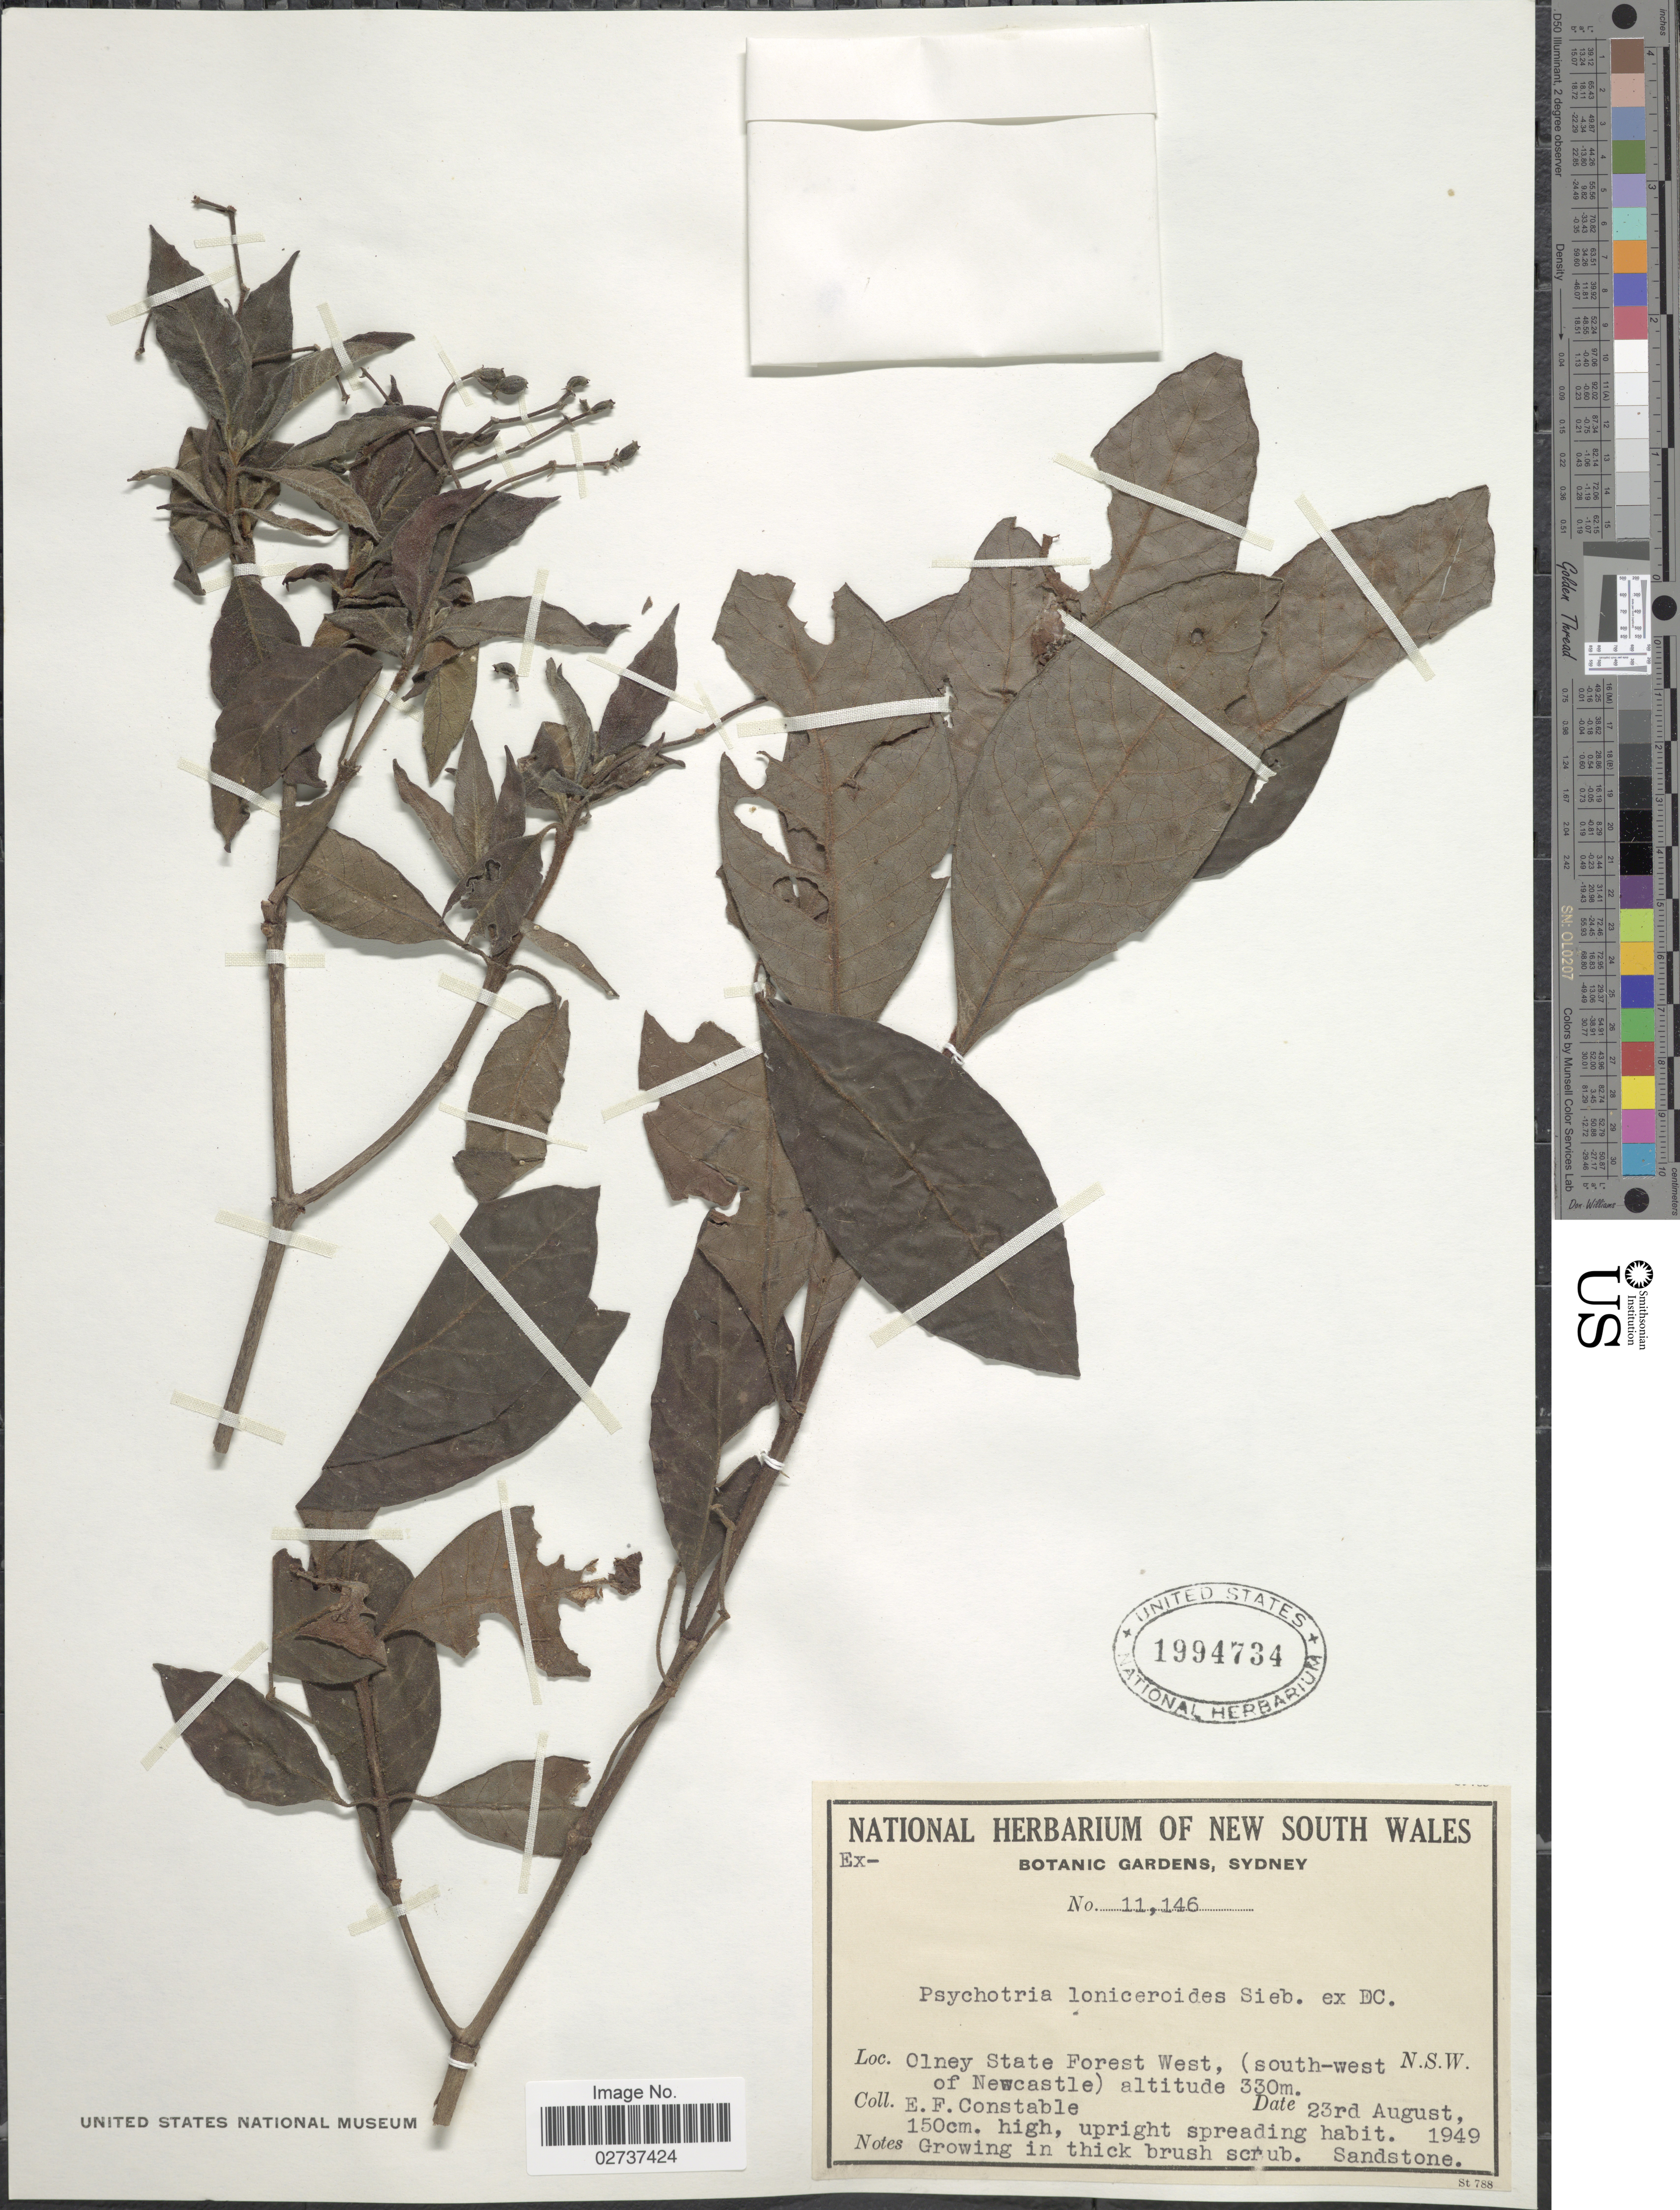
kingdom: Plantae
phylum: Tracheophyta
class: Magnoliopsida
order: Gentianales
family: Rubiaceae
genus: Psychotria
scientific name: Psychotria loniceroides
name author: Sieber ex DC.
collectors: E. F. Constable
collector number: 11146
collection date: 1949-08-23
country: Australia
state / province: New South Wales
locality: Olney State Forest West, (south- west of Newcastle)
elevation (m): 330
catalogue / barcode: US 1994734